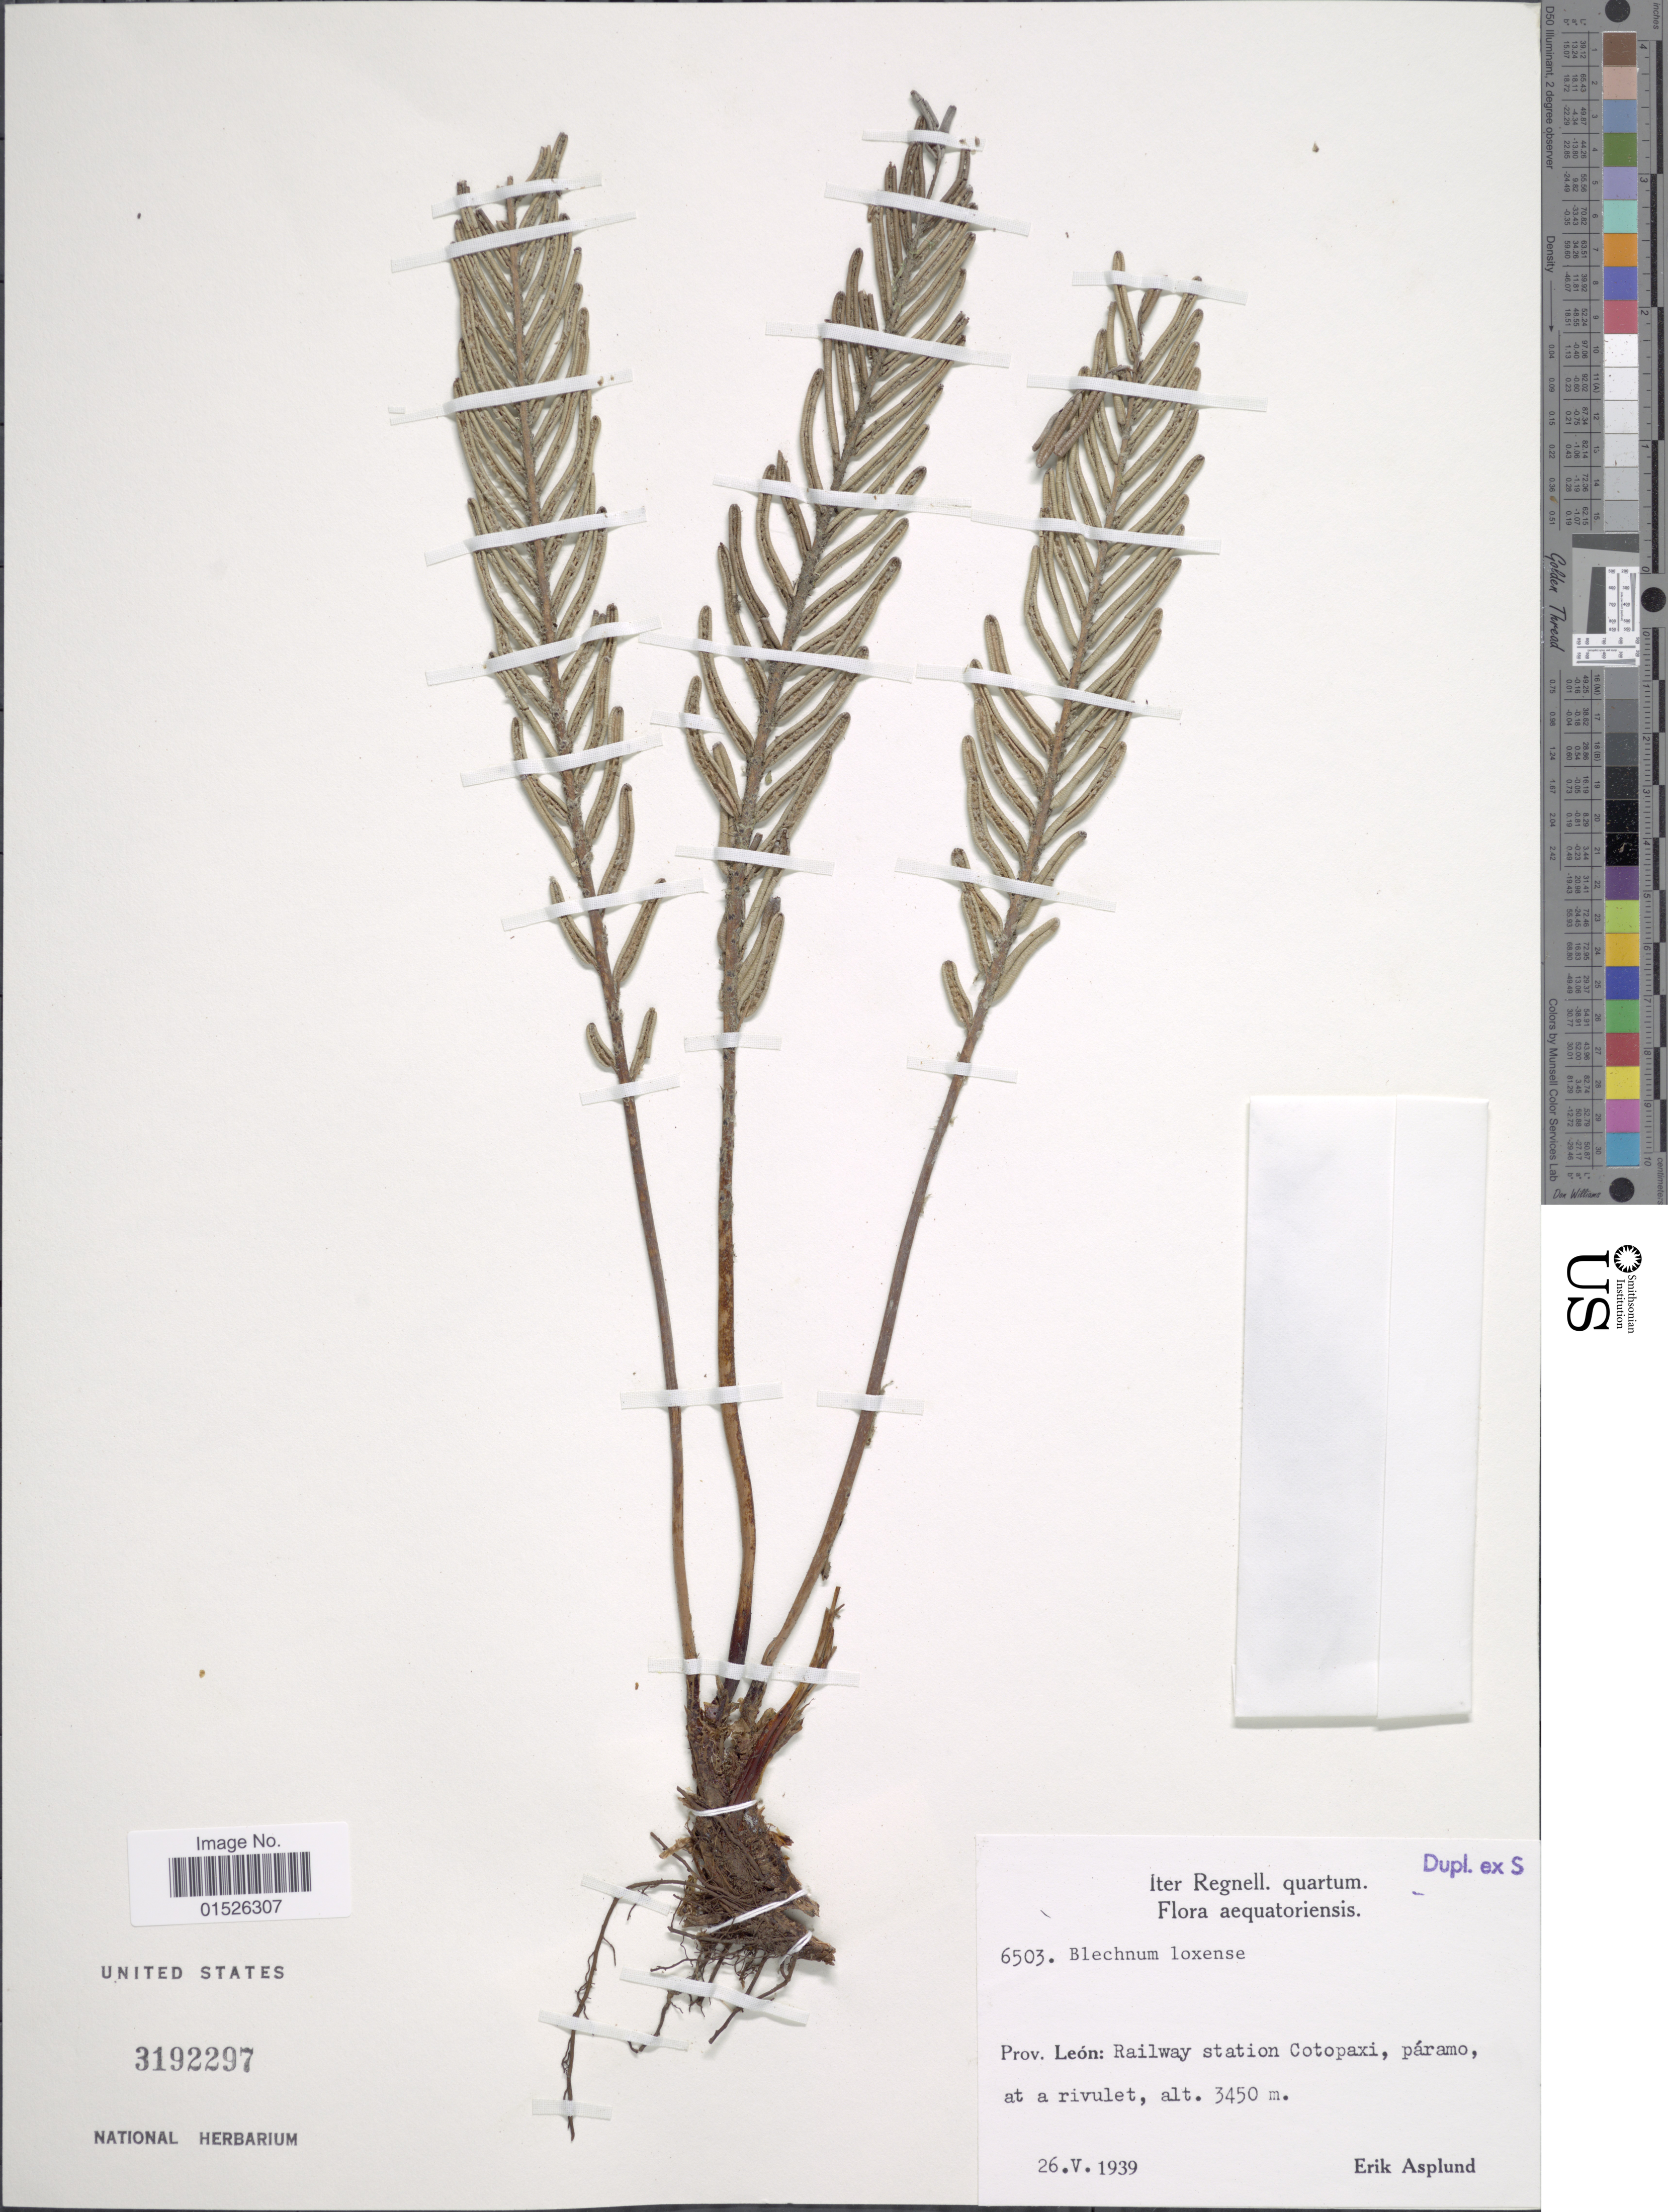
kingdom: Plantae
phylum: Tracheophyta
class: Polypodiopsida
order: Polypodiales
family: Blechnaceae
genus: Blechnum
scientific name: Blechnum loxense var. loxense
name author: (Kunth) Hook. ex Salomon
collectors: E. Asplund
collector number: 6503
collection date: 1939-05-26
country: Ecuador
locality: Aequatorienses. Prov. Leon: Railway station Cotopaxi, paramo at a rivulet.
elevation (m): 3450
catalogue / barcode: US 3192297